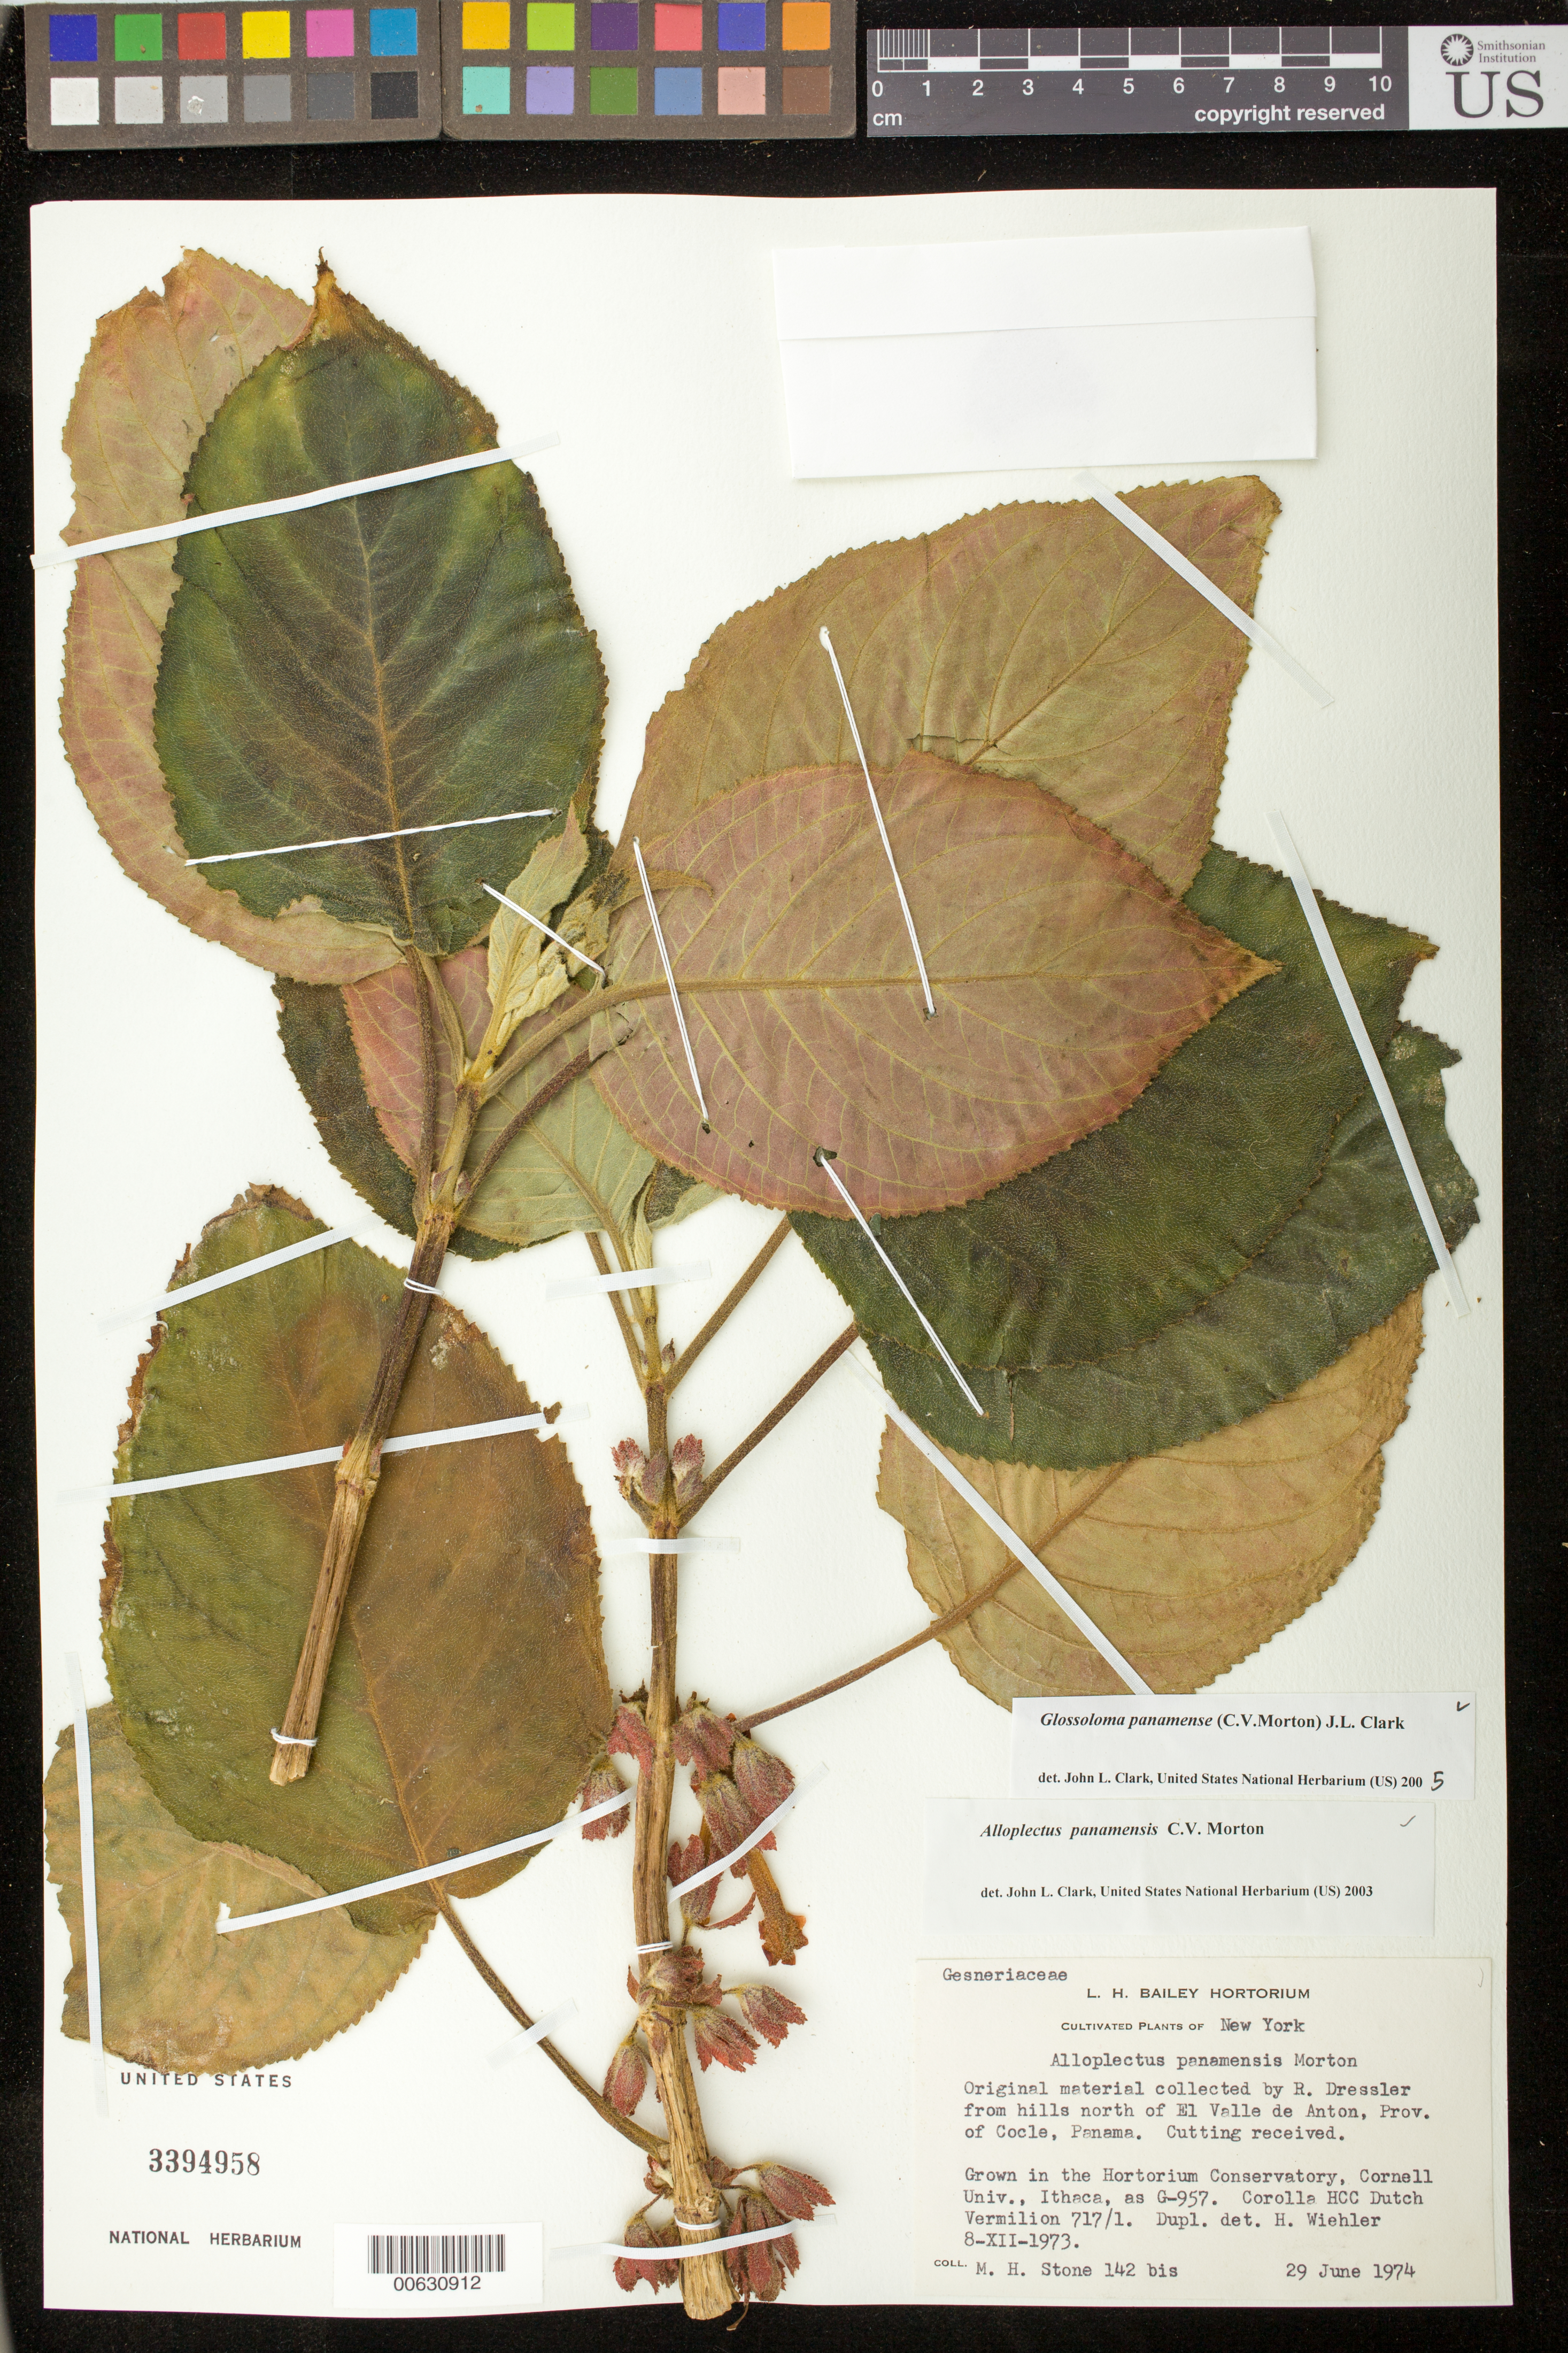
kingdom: Plantae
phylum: Tracheophyta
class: Magnoliopsida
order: Lamiales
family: Gesneriaceae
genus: Glossoloma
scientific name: Glossoloma panamense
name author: (C.V. Morton) J.L. Clark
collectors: M. Stone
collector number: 142 bis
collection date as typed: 29 Jun 1974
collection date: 1974-06-29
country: Panama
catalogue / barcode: US 3394958